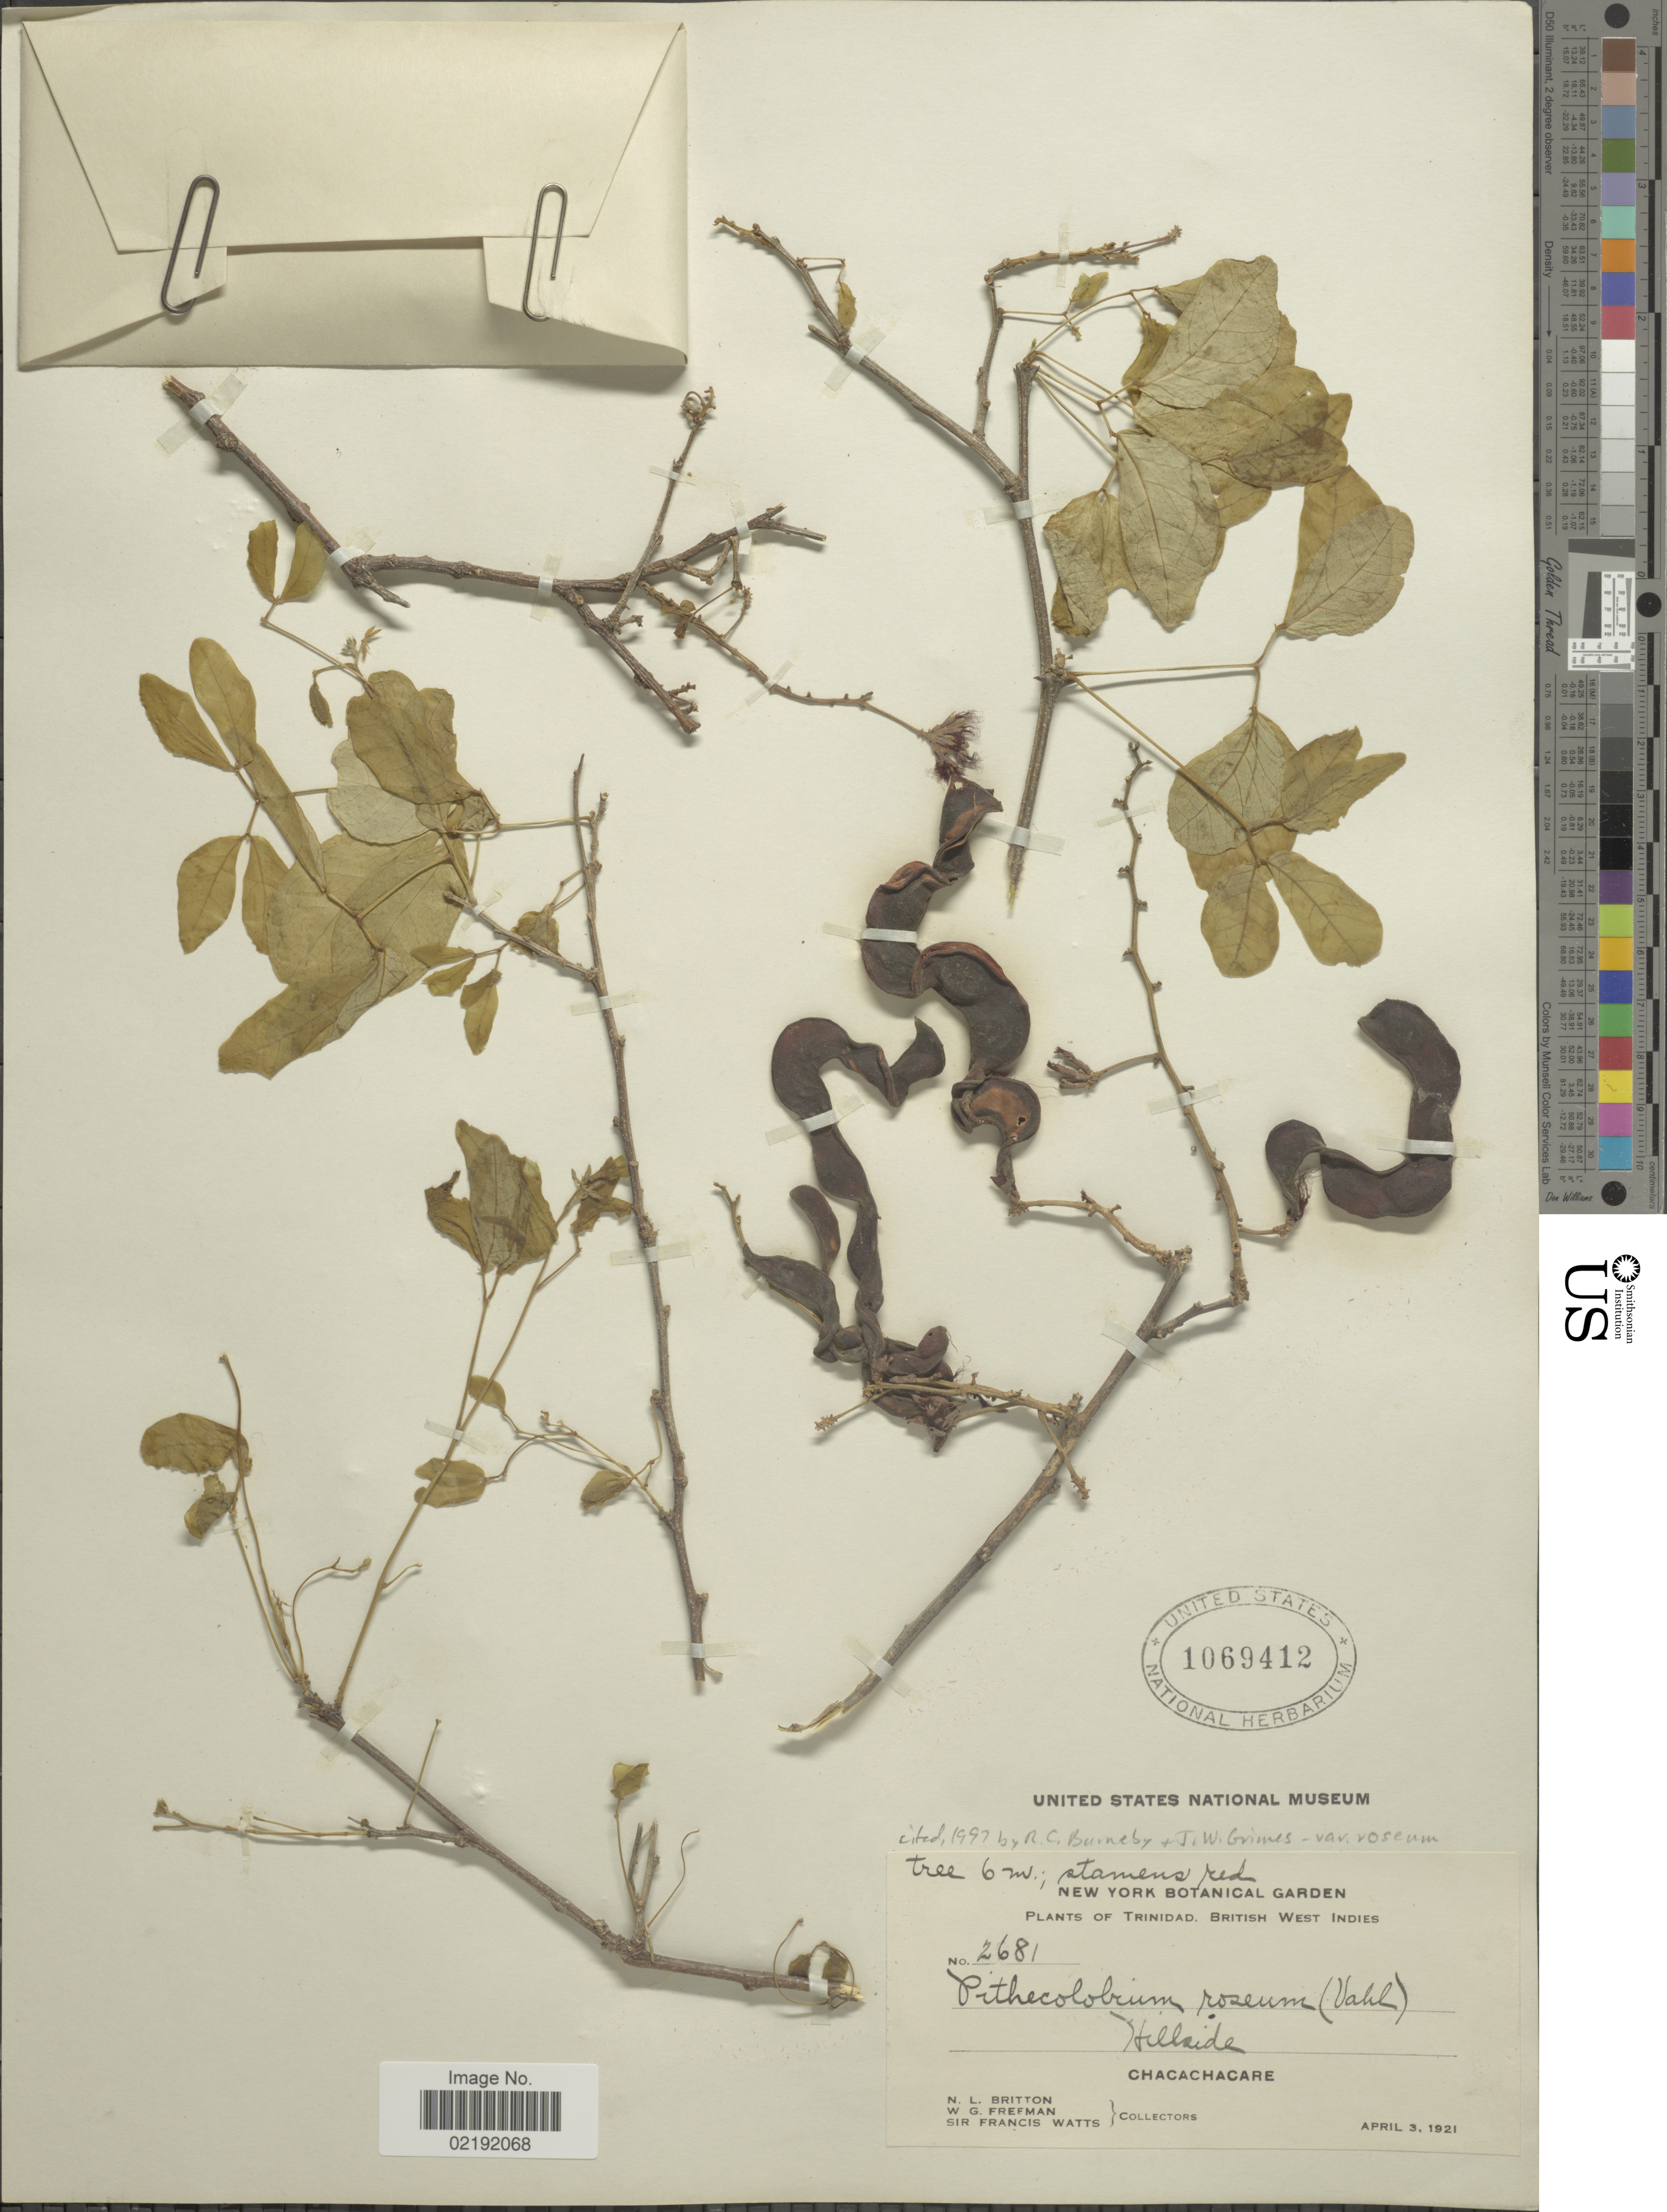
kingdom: Plantae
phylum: Tracheophyta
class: Magnoliopsida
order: Fabales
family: Fabaceae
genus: Pithecellobium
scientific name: Pithecellobium roseum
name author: (Vahl) Barneby & J.W. Grimes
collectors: N. Britton, W. Freeman & F. Watts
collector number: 2681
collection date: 1921-04-03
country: Trinidad and Tobago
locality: Trinidad, British West Indies. Hillside. Chacachacare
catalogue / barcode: US 1069412